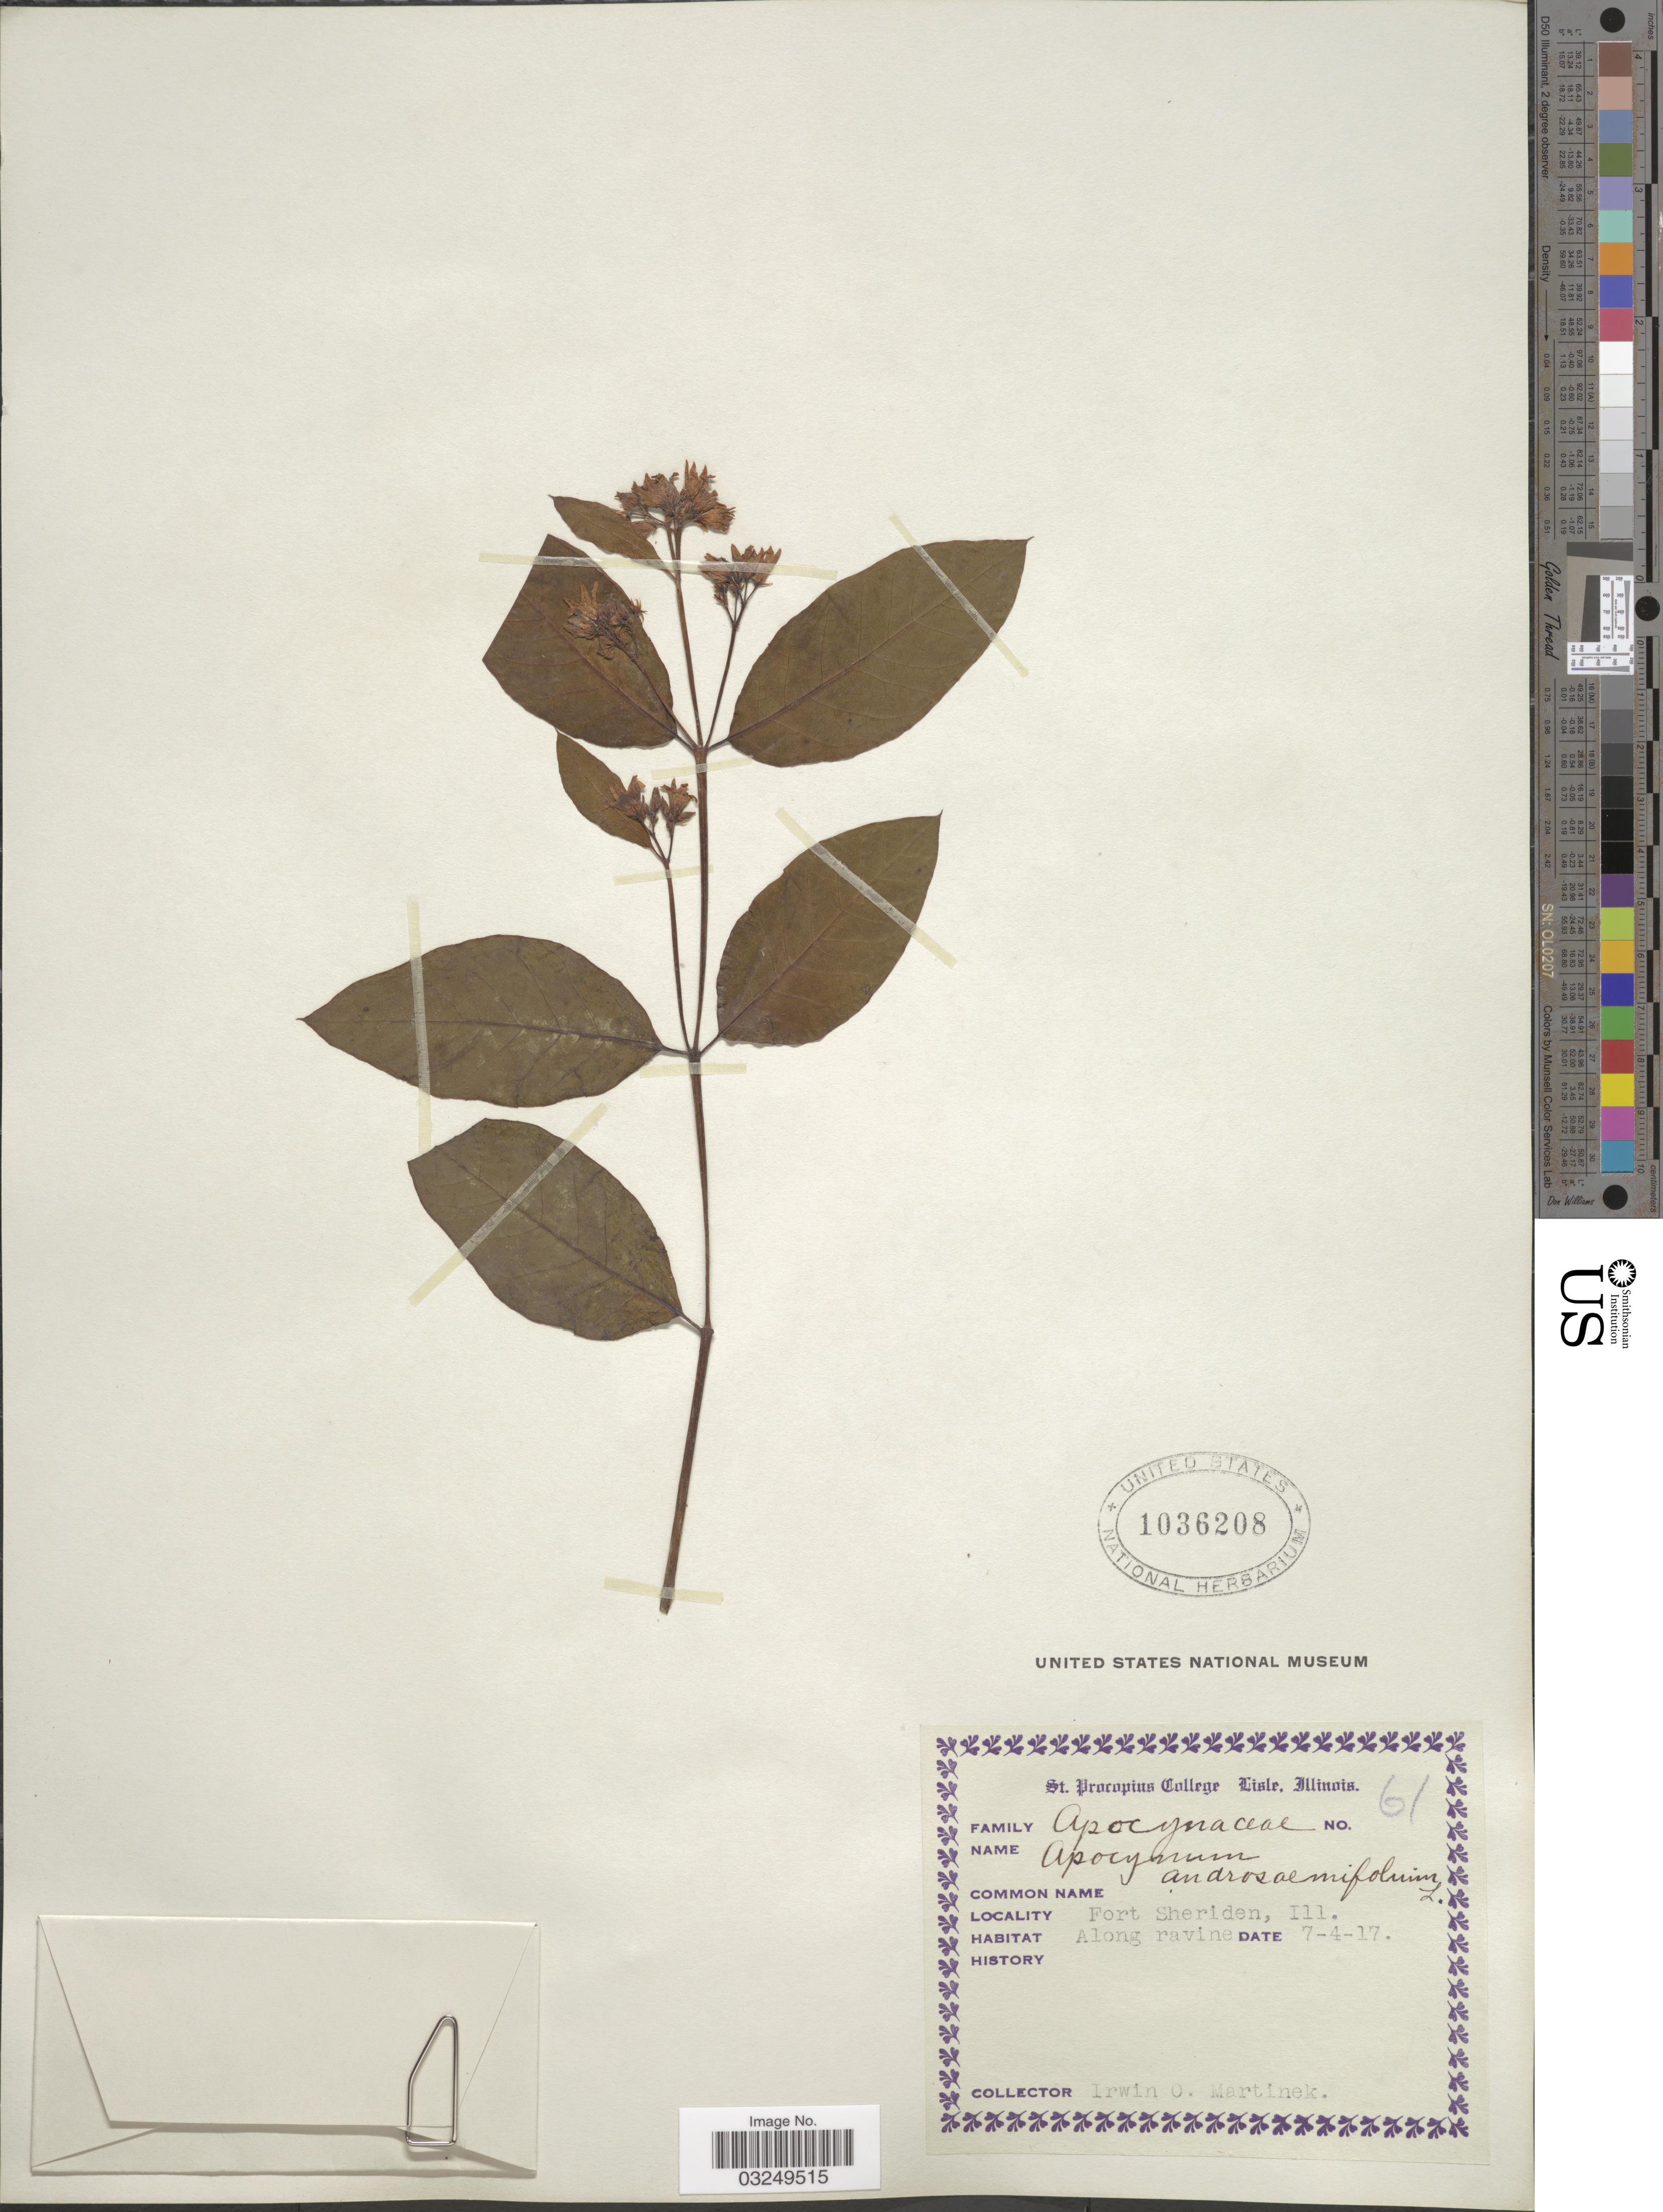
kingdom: Plantae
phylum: Tracheophyta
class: Magnoliopsida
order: Gentianales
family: Apocynaceae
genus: Apocynum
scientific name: Apocynum androsaemifolium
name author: L.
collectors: I. Martinek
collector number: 61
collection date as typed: Transcribed d/m/y: 4/7/17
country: United States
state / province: Illinois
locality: Fort Sheriden, Ill.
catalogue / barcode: US 1036208